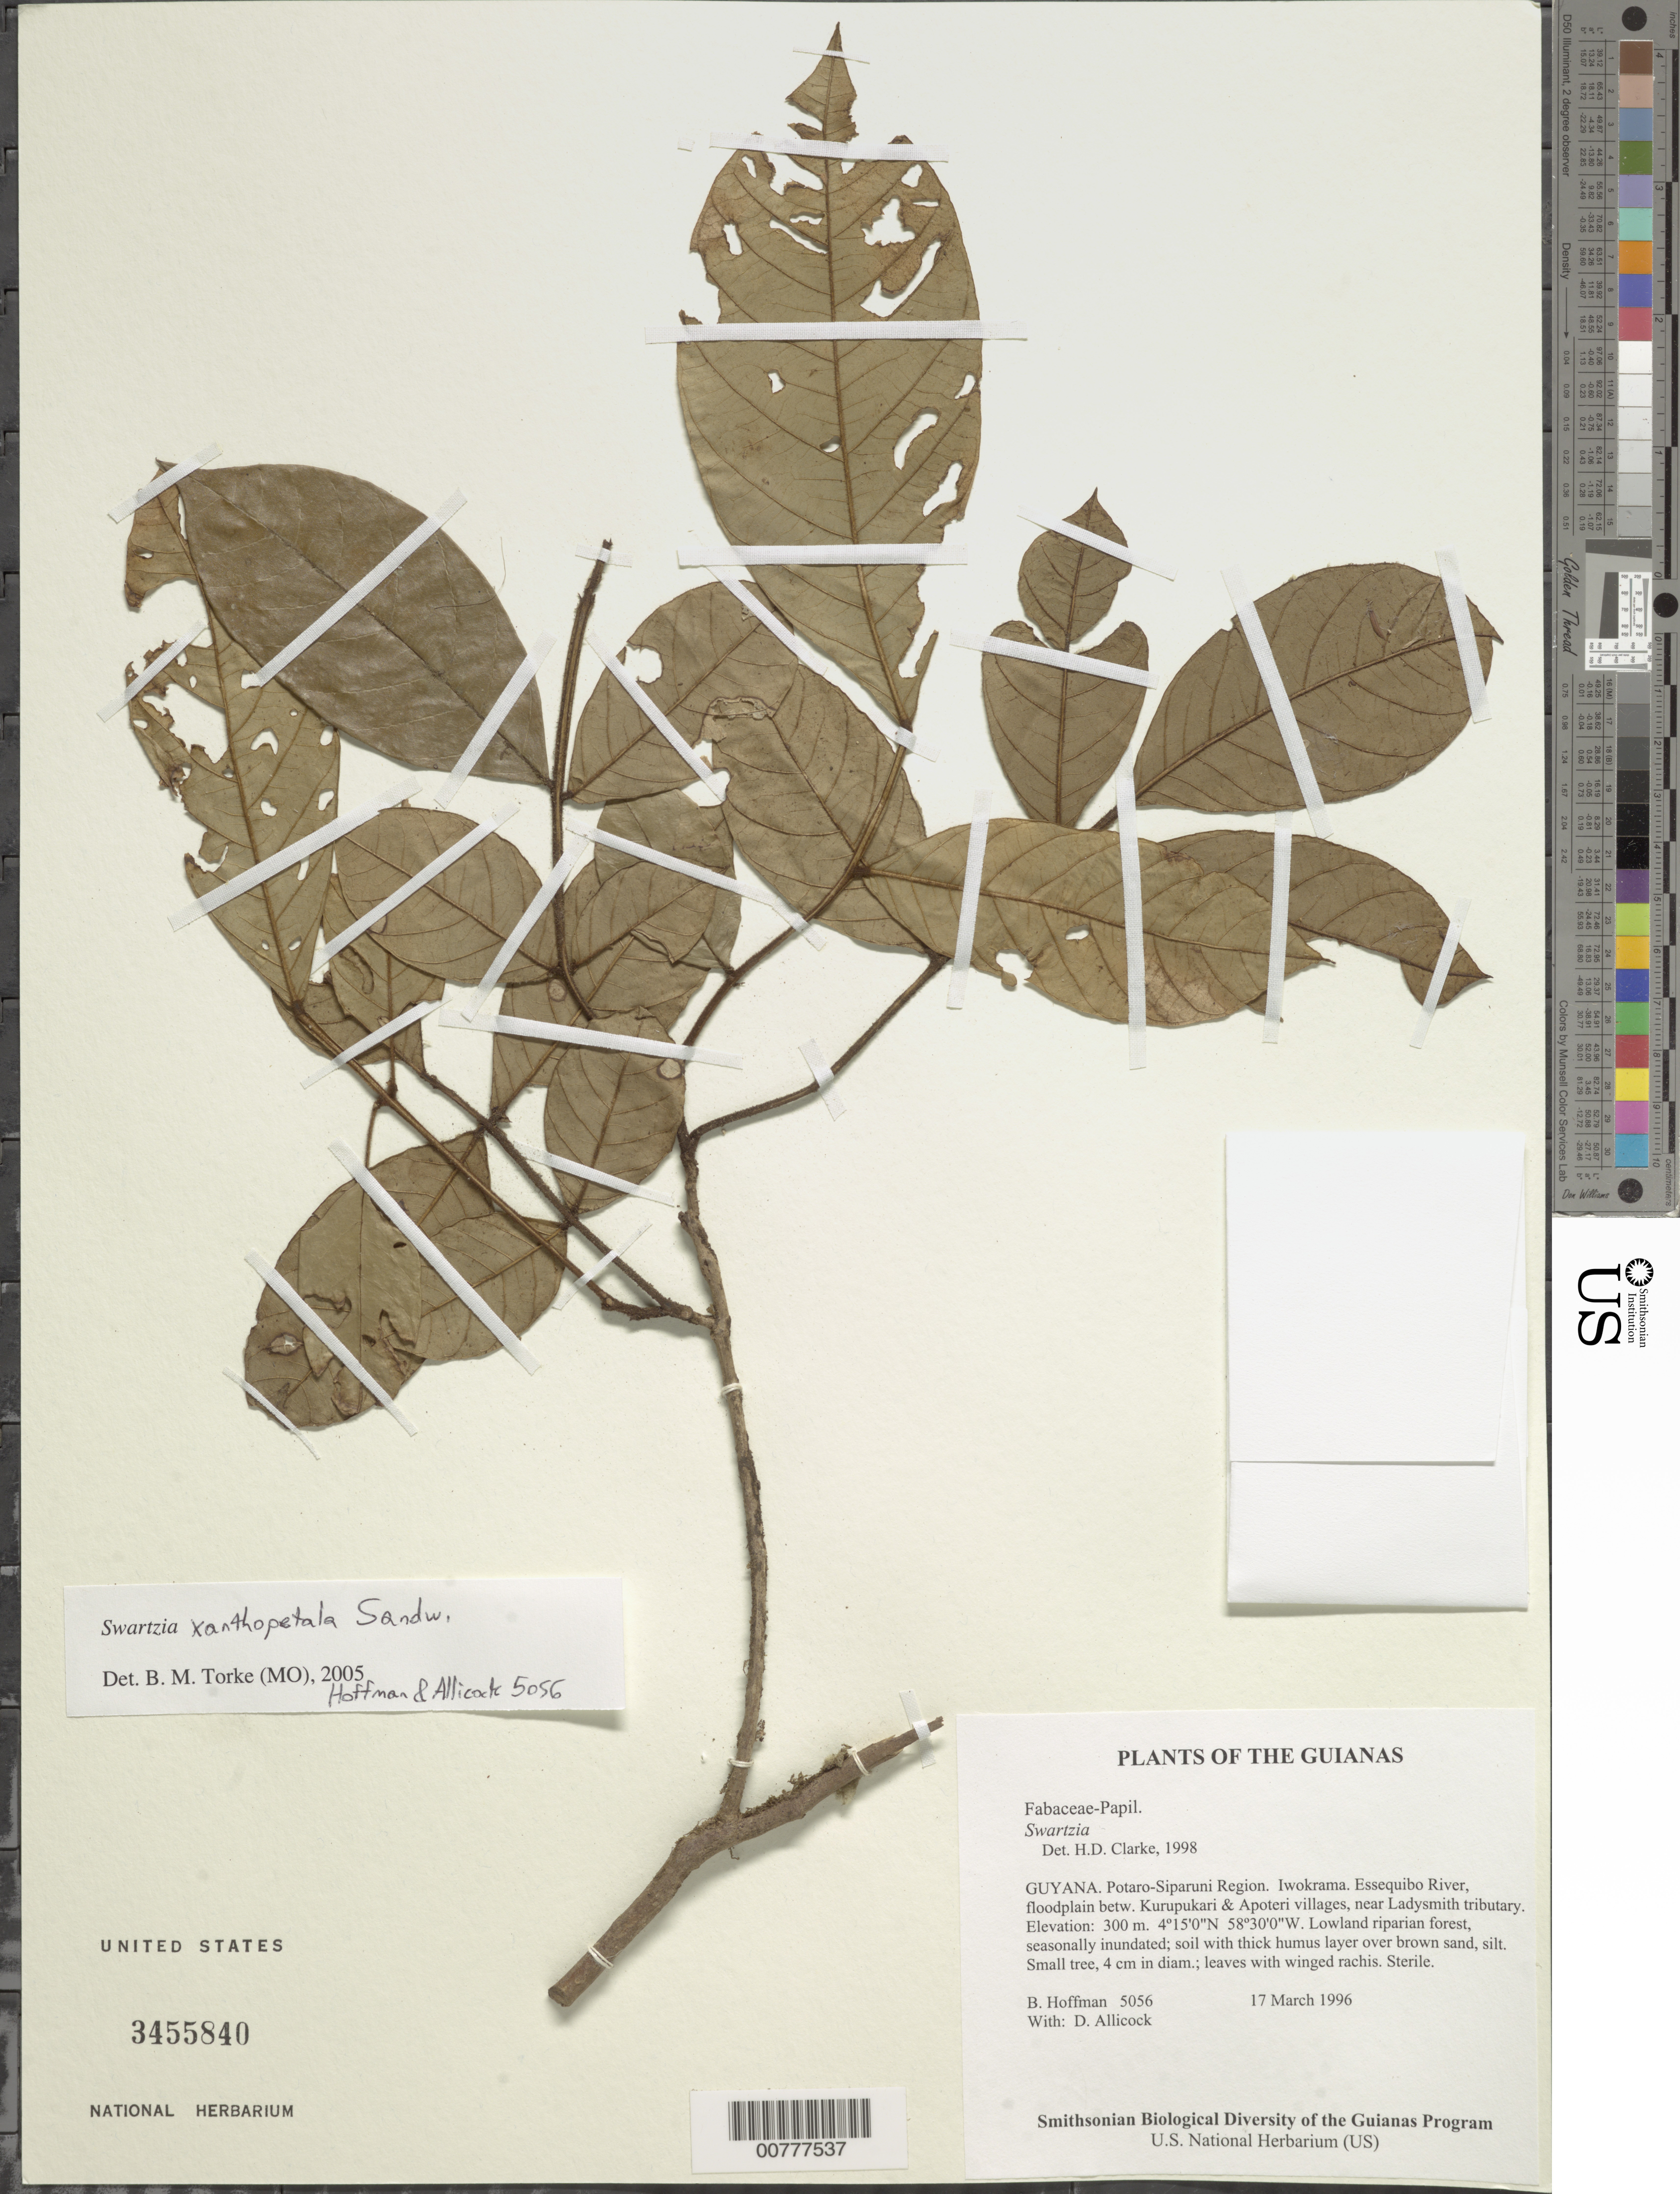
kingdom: Plantae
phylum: Tracheophyta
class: Magnoliopsida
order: Fabales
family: Fabaceae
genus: Swartzia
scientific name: Swartzia xanthopetala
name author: Sandwith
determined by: Torke, B. M., (MO)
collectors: B. Hoffman & D. Allicock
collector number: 5056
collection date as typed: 17 March 1996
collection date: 1996-03-17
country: Guyana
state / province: Potaro-Siparuni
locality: Iwokrama. Essequibo River, floodplain between Kurupukari & Apoteri villages, near Ladysmith tributary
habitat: Lowland riparian forest, seasonally inundated; soil with thick humus layer over brown sand, silt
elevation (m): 300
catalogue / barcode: US 3455840